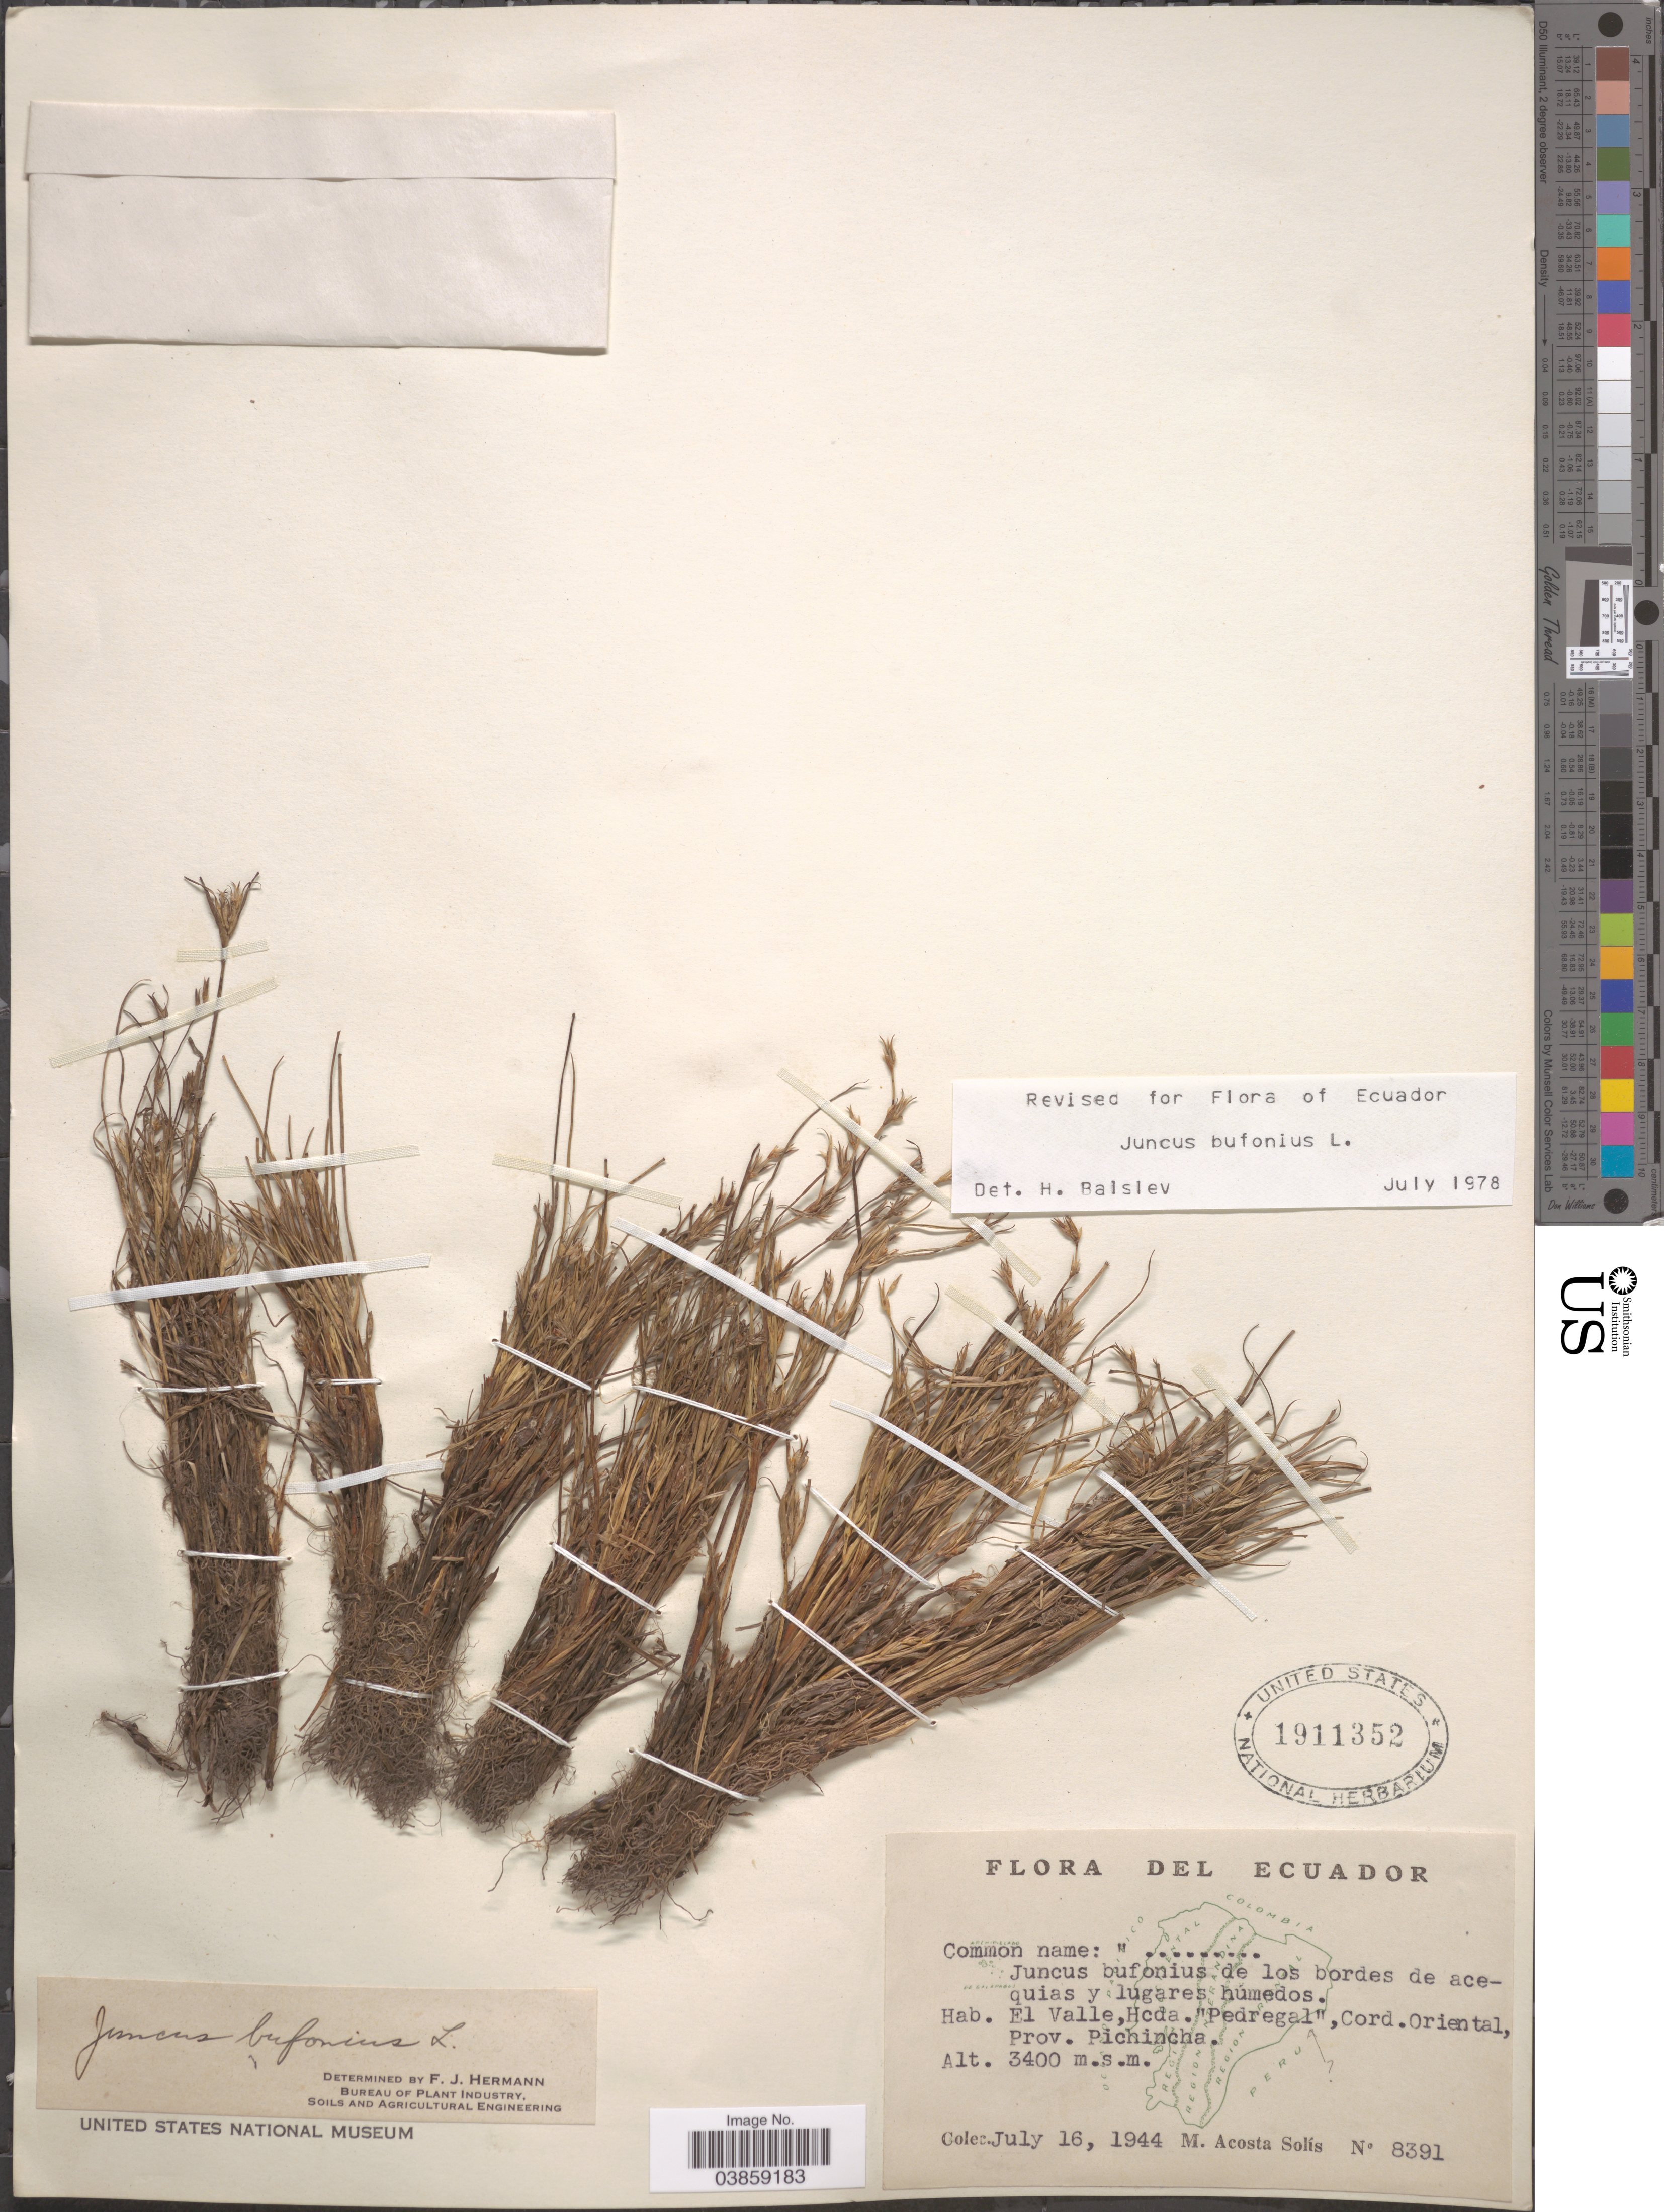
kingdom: Plantae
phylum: Tracheophyta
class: Liliopsida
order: Poales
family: Juncaceae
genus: Juncus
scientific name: Juncus bufonius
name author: L.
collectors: M. Acosta Solis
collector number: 8391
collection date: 1944-07-16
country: Ecuador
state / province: Pichincha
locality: El Valle, Hcda. "Pedregal", Cord. Oriental.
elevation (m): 3400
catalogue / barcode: US 1911352